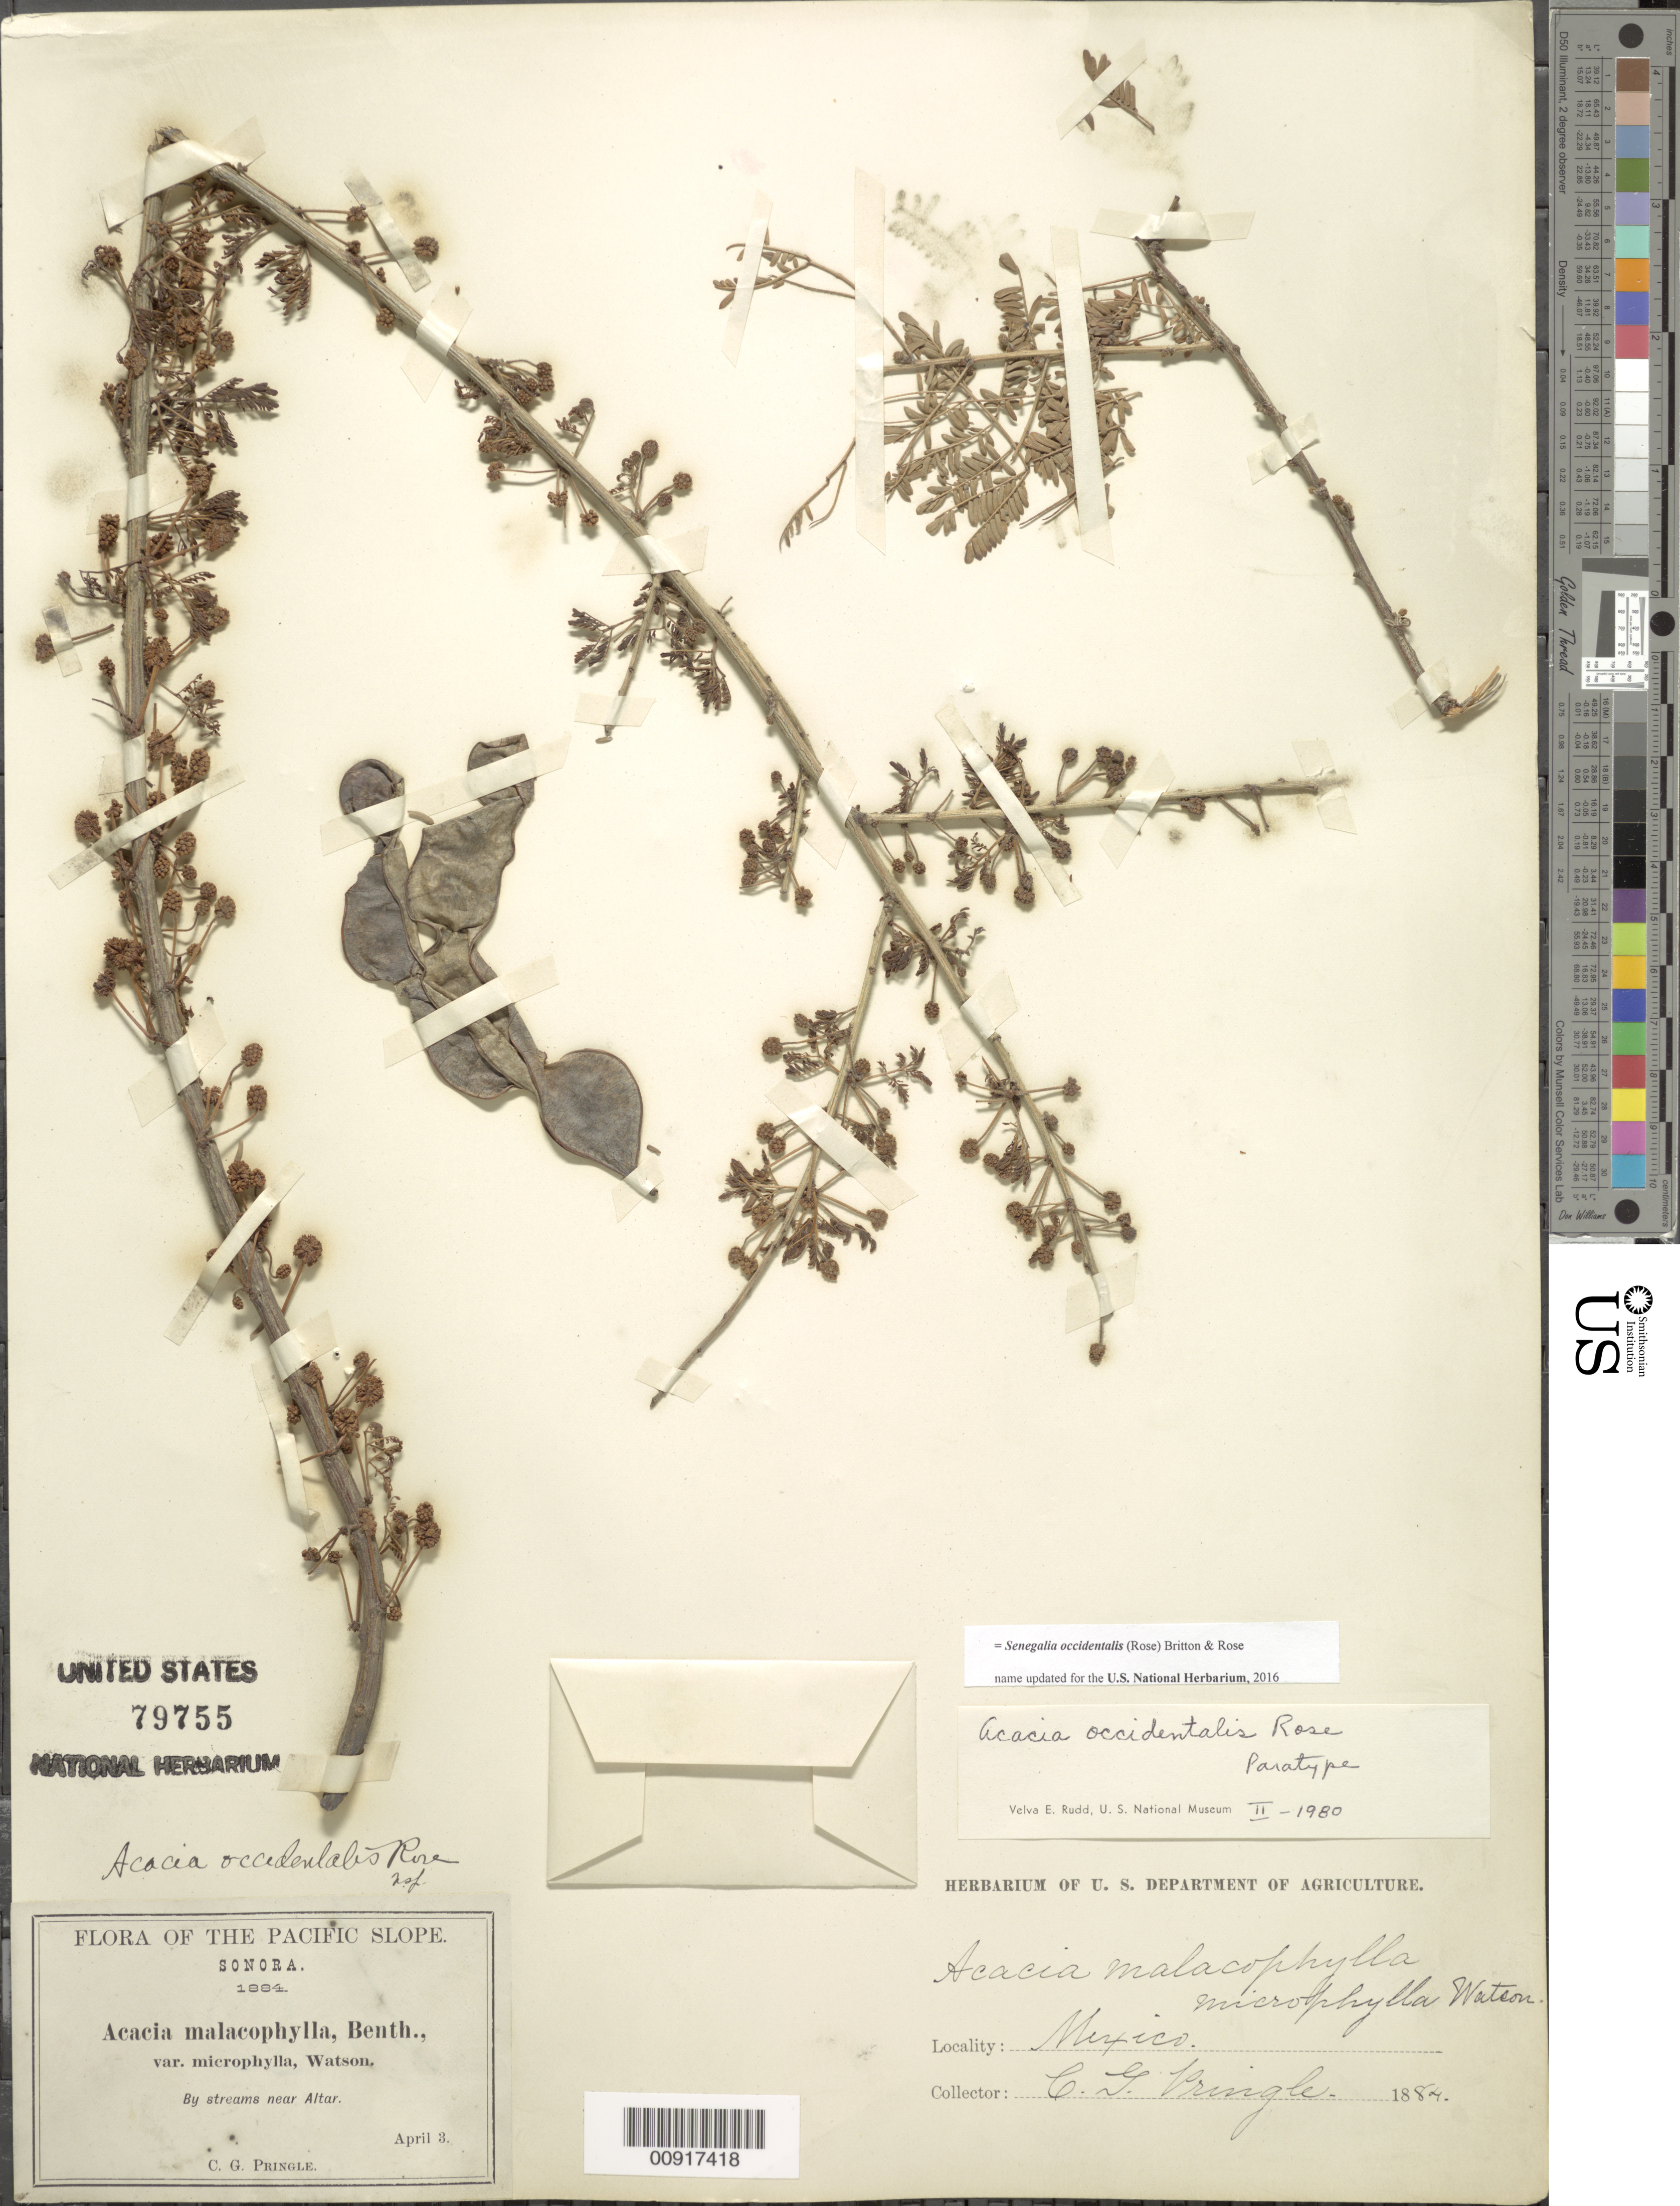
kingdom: Plantae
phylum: Tracheophyta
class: Magnoliopsida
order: Fabales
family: Fabaceae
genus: Senegalia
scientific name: Senegalia occidentalis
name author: (Rose) Britton & Rose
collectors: C. G. Pringle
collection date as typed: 03 Apr 1884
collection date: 1884-04-03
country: Mexico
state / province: Sonora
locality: Near Altar, Sonora.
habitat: By streams.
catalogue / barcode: US 79755